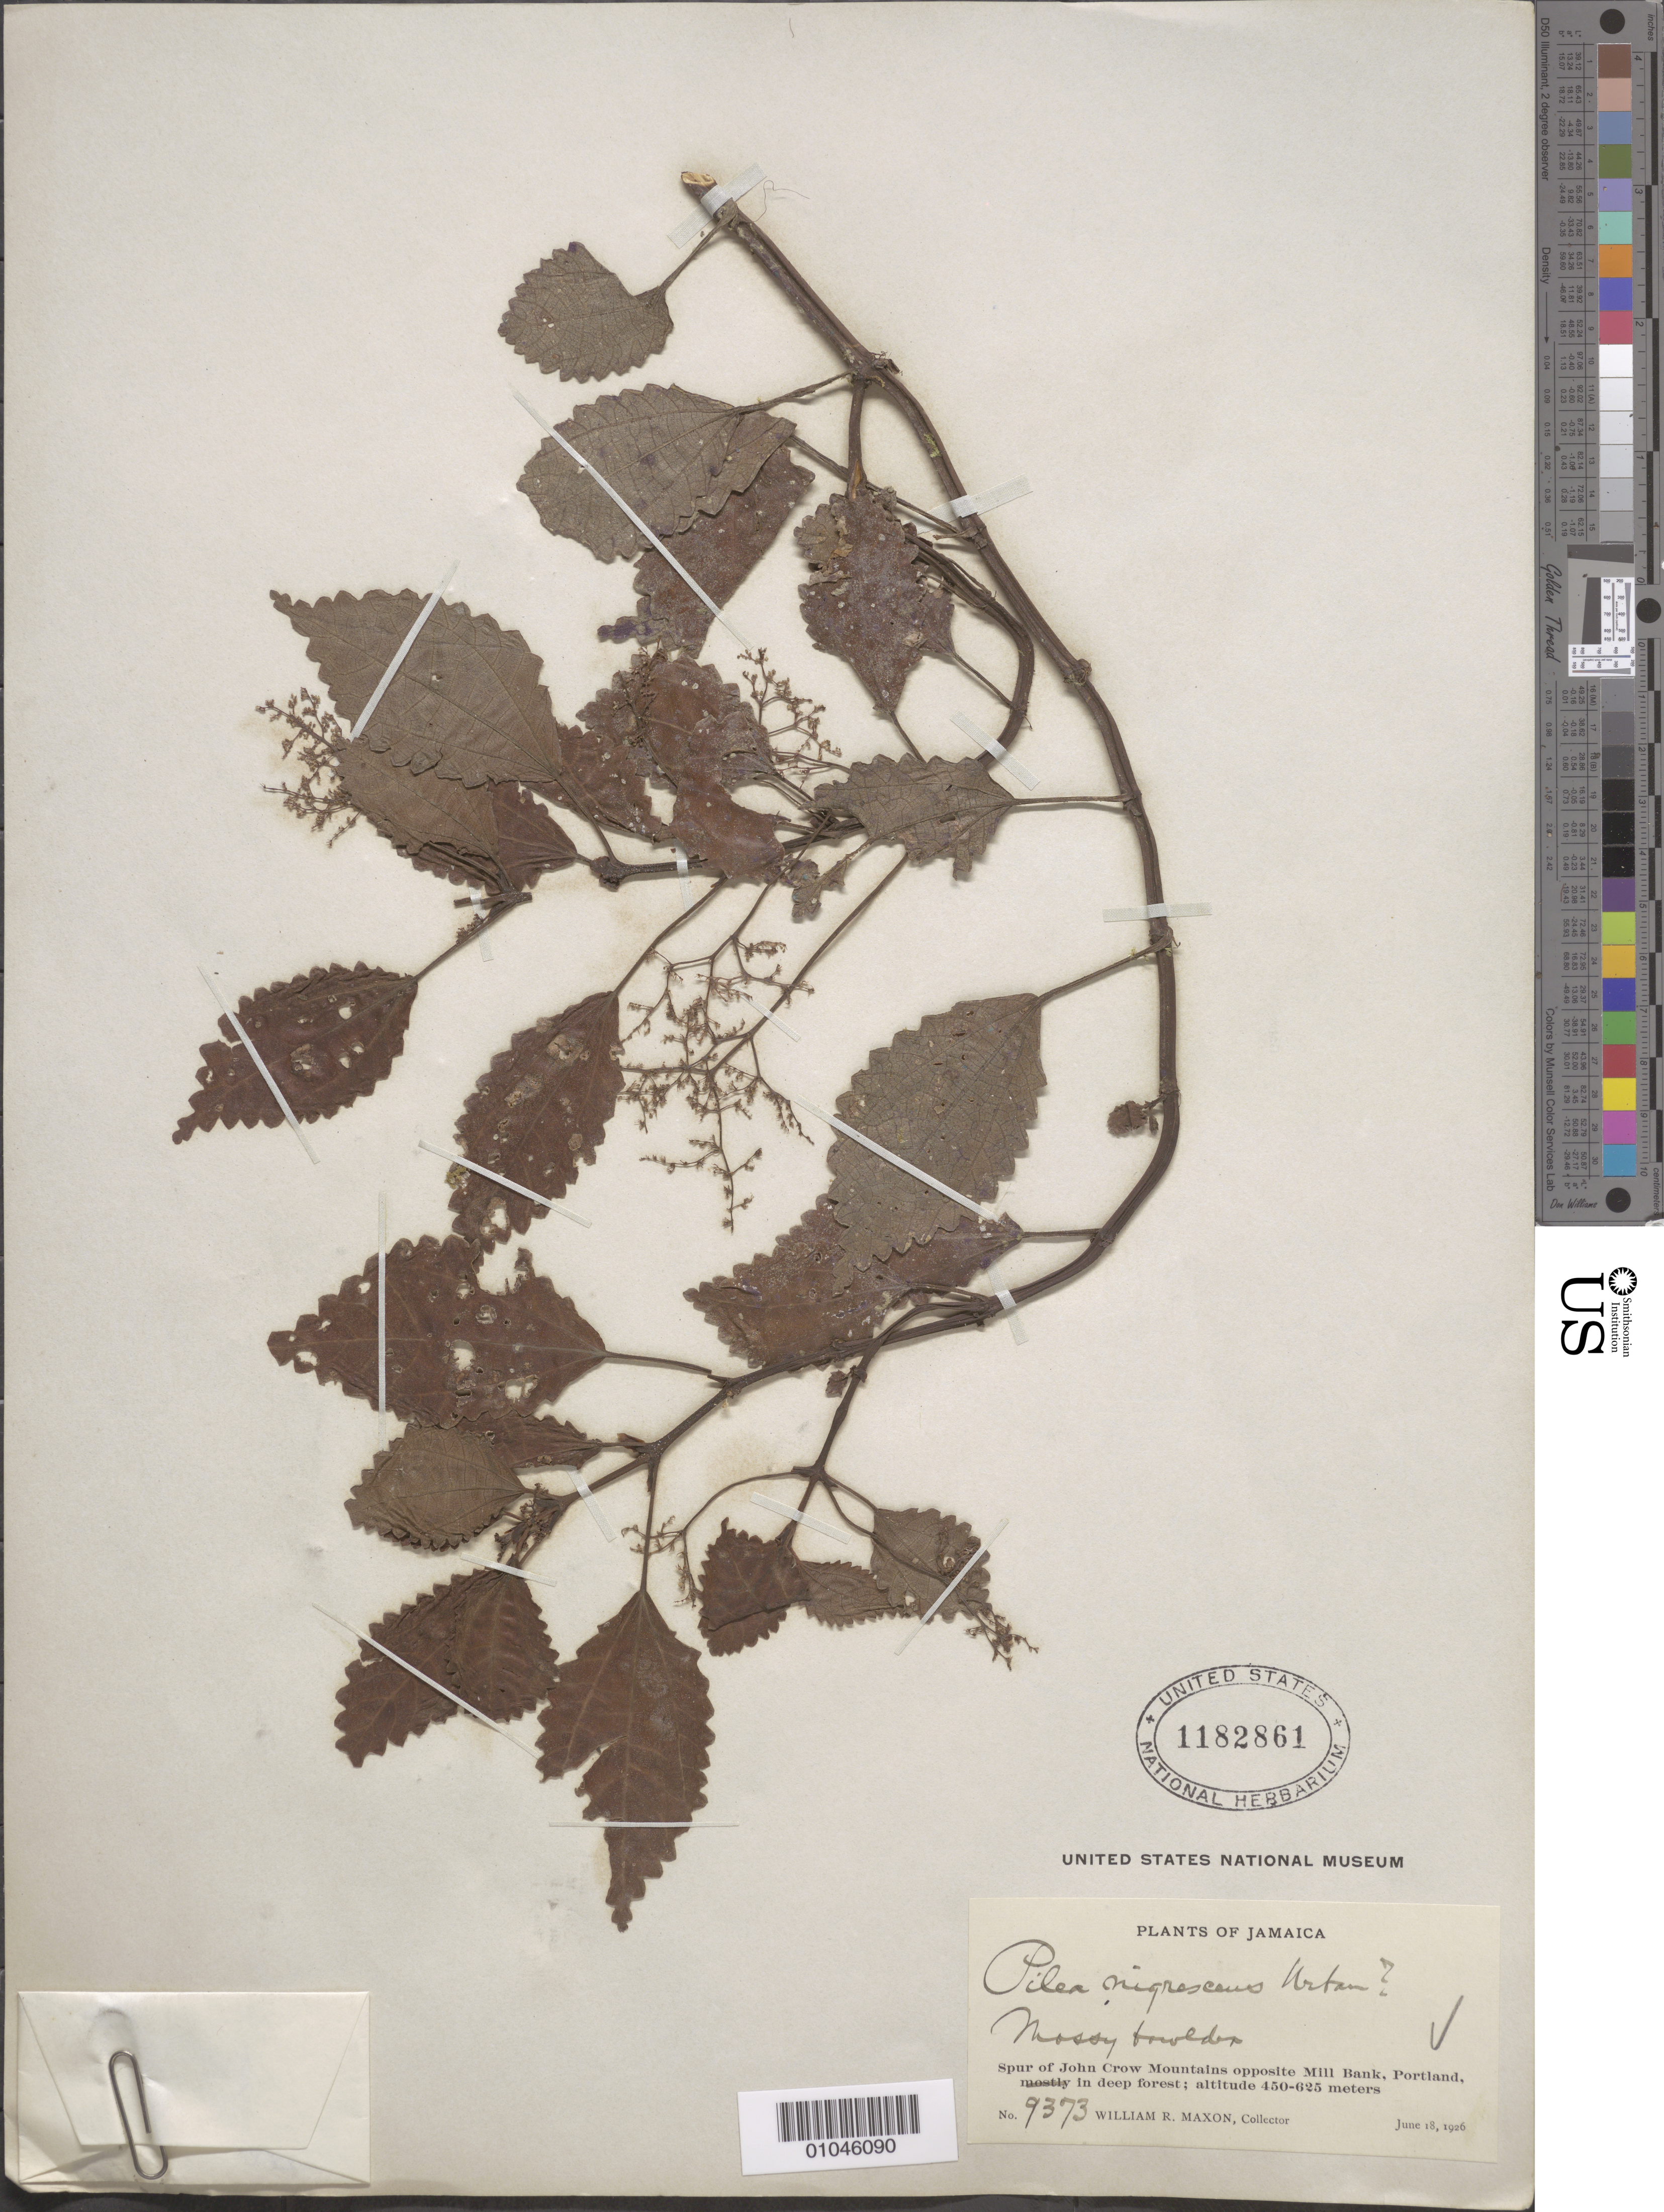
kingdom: Plantae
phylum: Tracheophyta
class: Magnoliopsida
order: Rosales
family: Urticaceae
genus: Pilea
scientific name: Pilea nigrescens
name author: Urb.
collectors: W. R. Maxon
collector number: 9373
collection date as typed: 18 Jun 1926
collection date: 1926-06-18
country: Jamaica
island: Jamaica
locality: Spur of John Crow Mts. opposite Mill Bank, Portland in deep forest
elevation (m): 450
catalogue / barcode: US 1182861